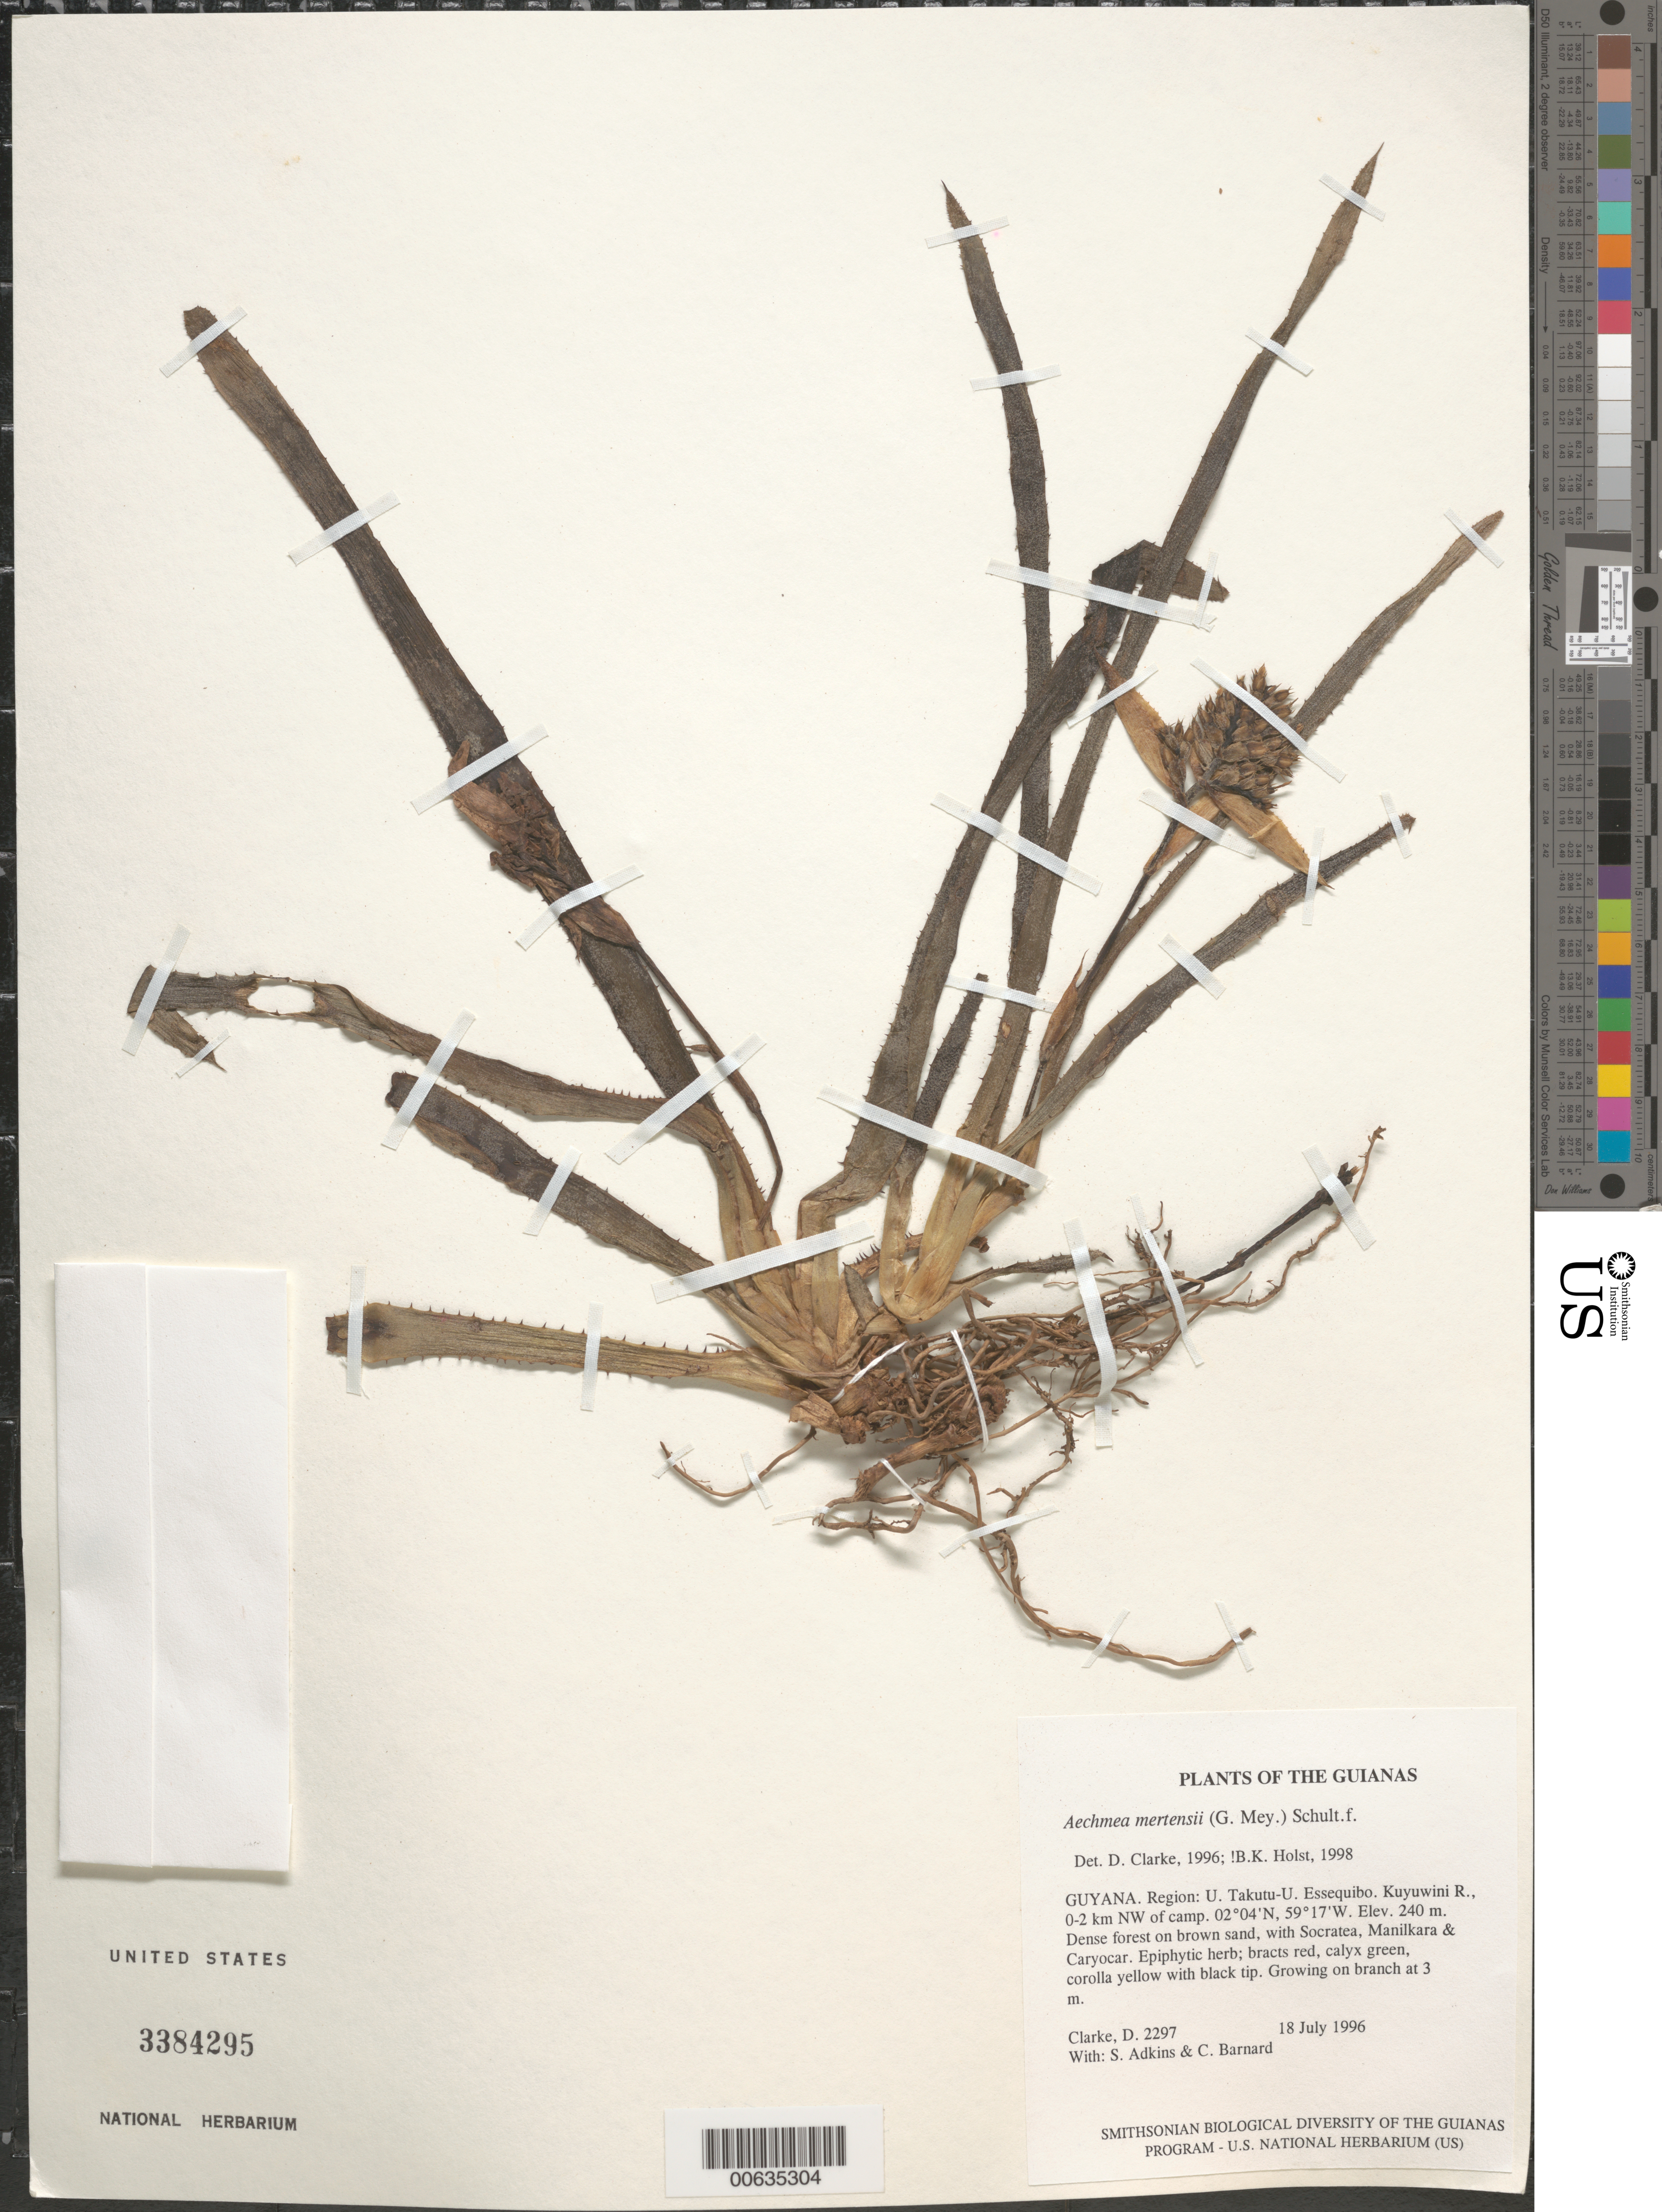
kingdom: Plantae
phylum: Tracheophyta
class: Liliopsida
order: Poales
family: Bromeliaceae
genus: Aechmea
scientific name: Aechmea mertensii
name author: (G. Mey.) Schult. & Schult. f.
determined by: Holst, Bruce K.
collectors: H. D. Clarke, S. Adkins & C. Bernard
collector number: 2297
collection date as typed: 18 July 1996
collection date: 1996-07-18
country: Guyana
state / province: U. Takutu-U. Essequibo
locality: Kuyuwini R., 0-2 km NW of camp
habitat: Dense forest on brown sand, with Socratea, Manilkara & Caryocar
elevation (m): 240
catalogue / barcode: US 3384295